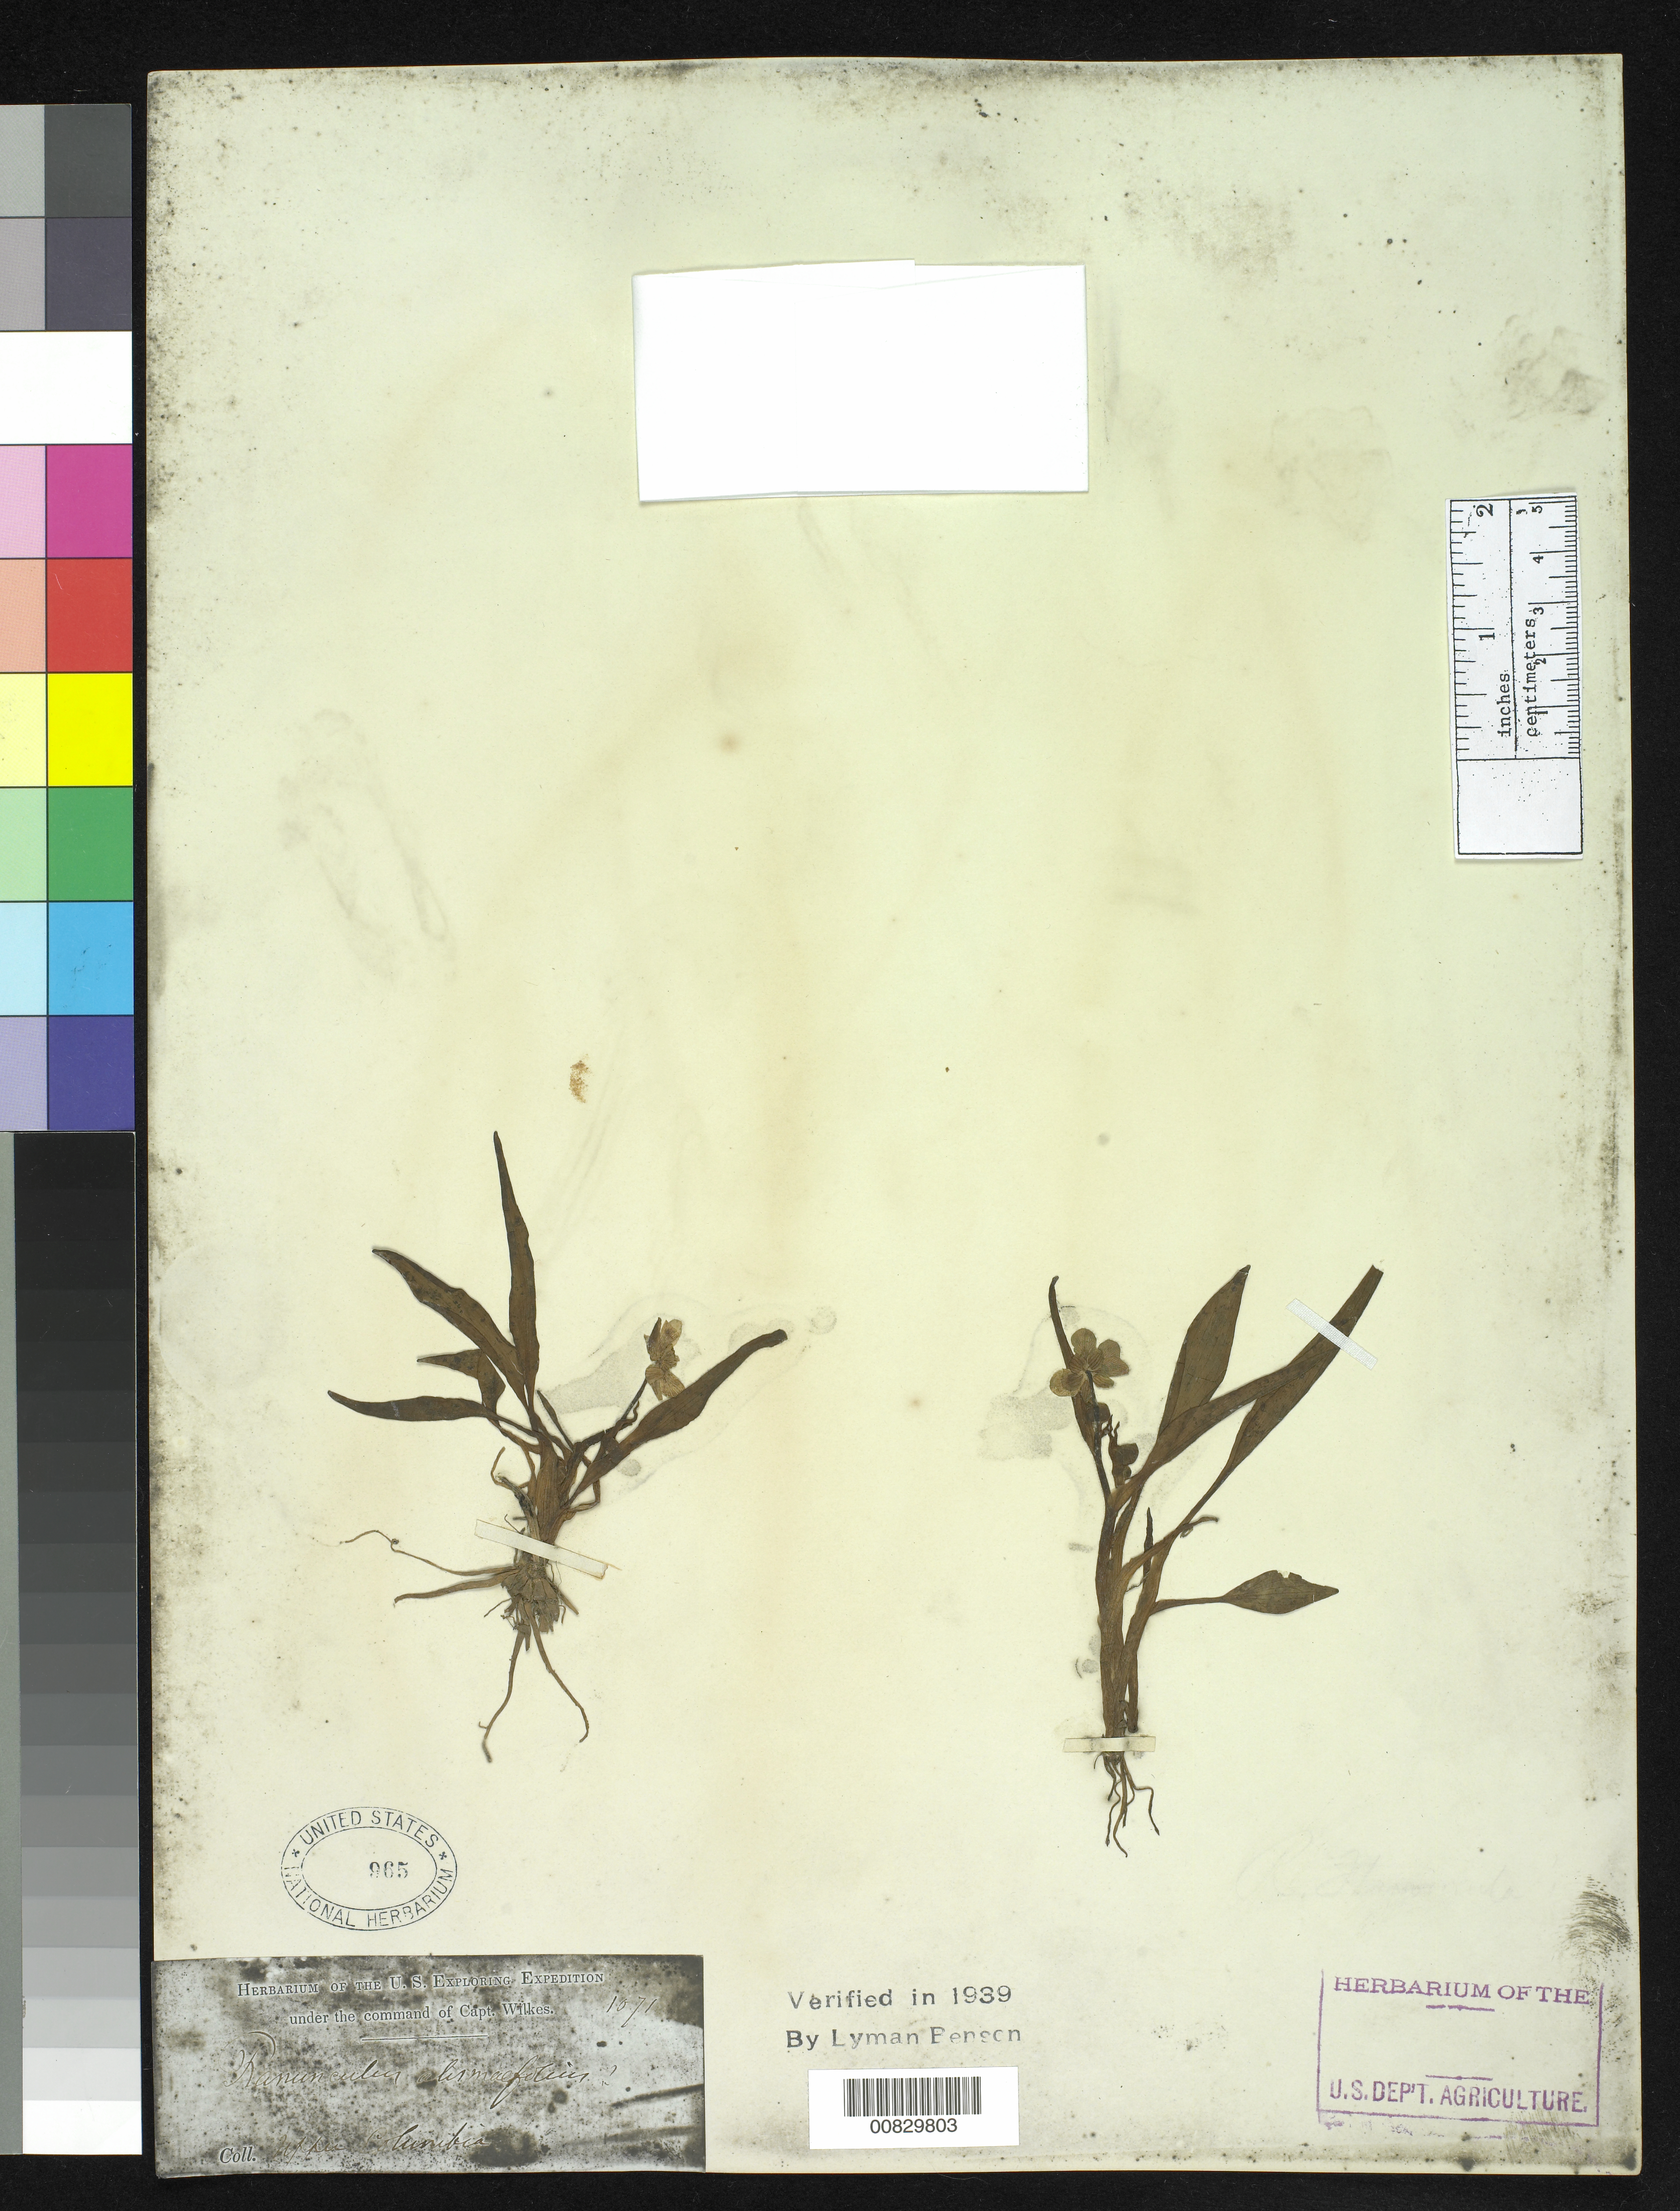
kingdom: Plantae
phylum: Tracheophyta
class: Magnoliopsida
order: Ranunculales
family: Ranunculaceae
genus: Ranunculus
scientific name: Ranunculus alismifolius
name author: Geyer ex Benth.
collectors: Wilkes Explor. Exped.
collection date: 1838/1842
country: United States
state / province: Washington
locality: Upper Columbia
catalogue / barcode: US 965